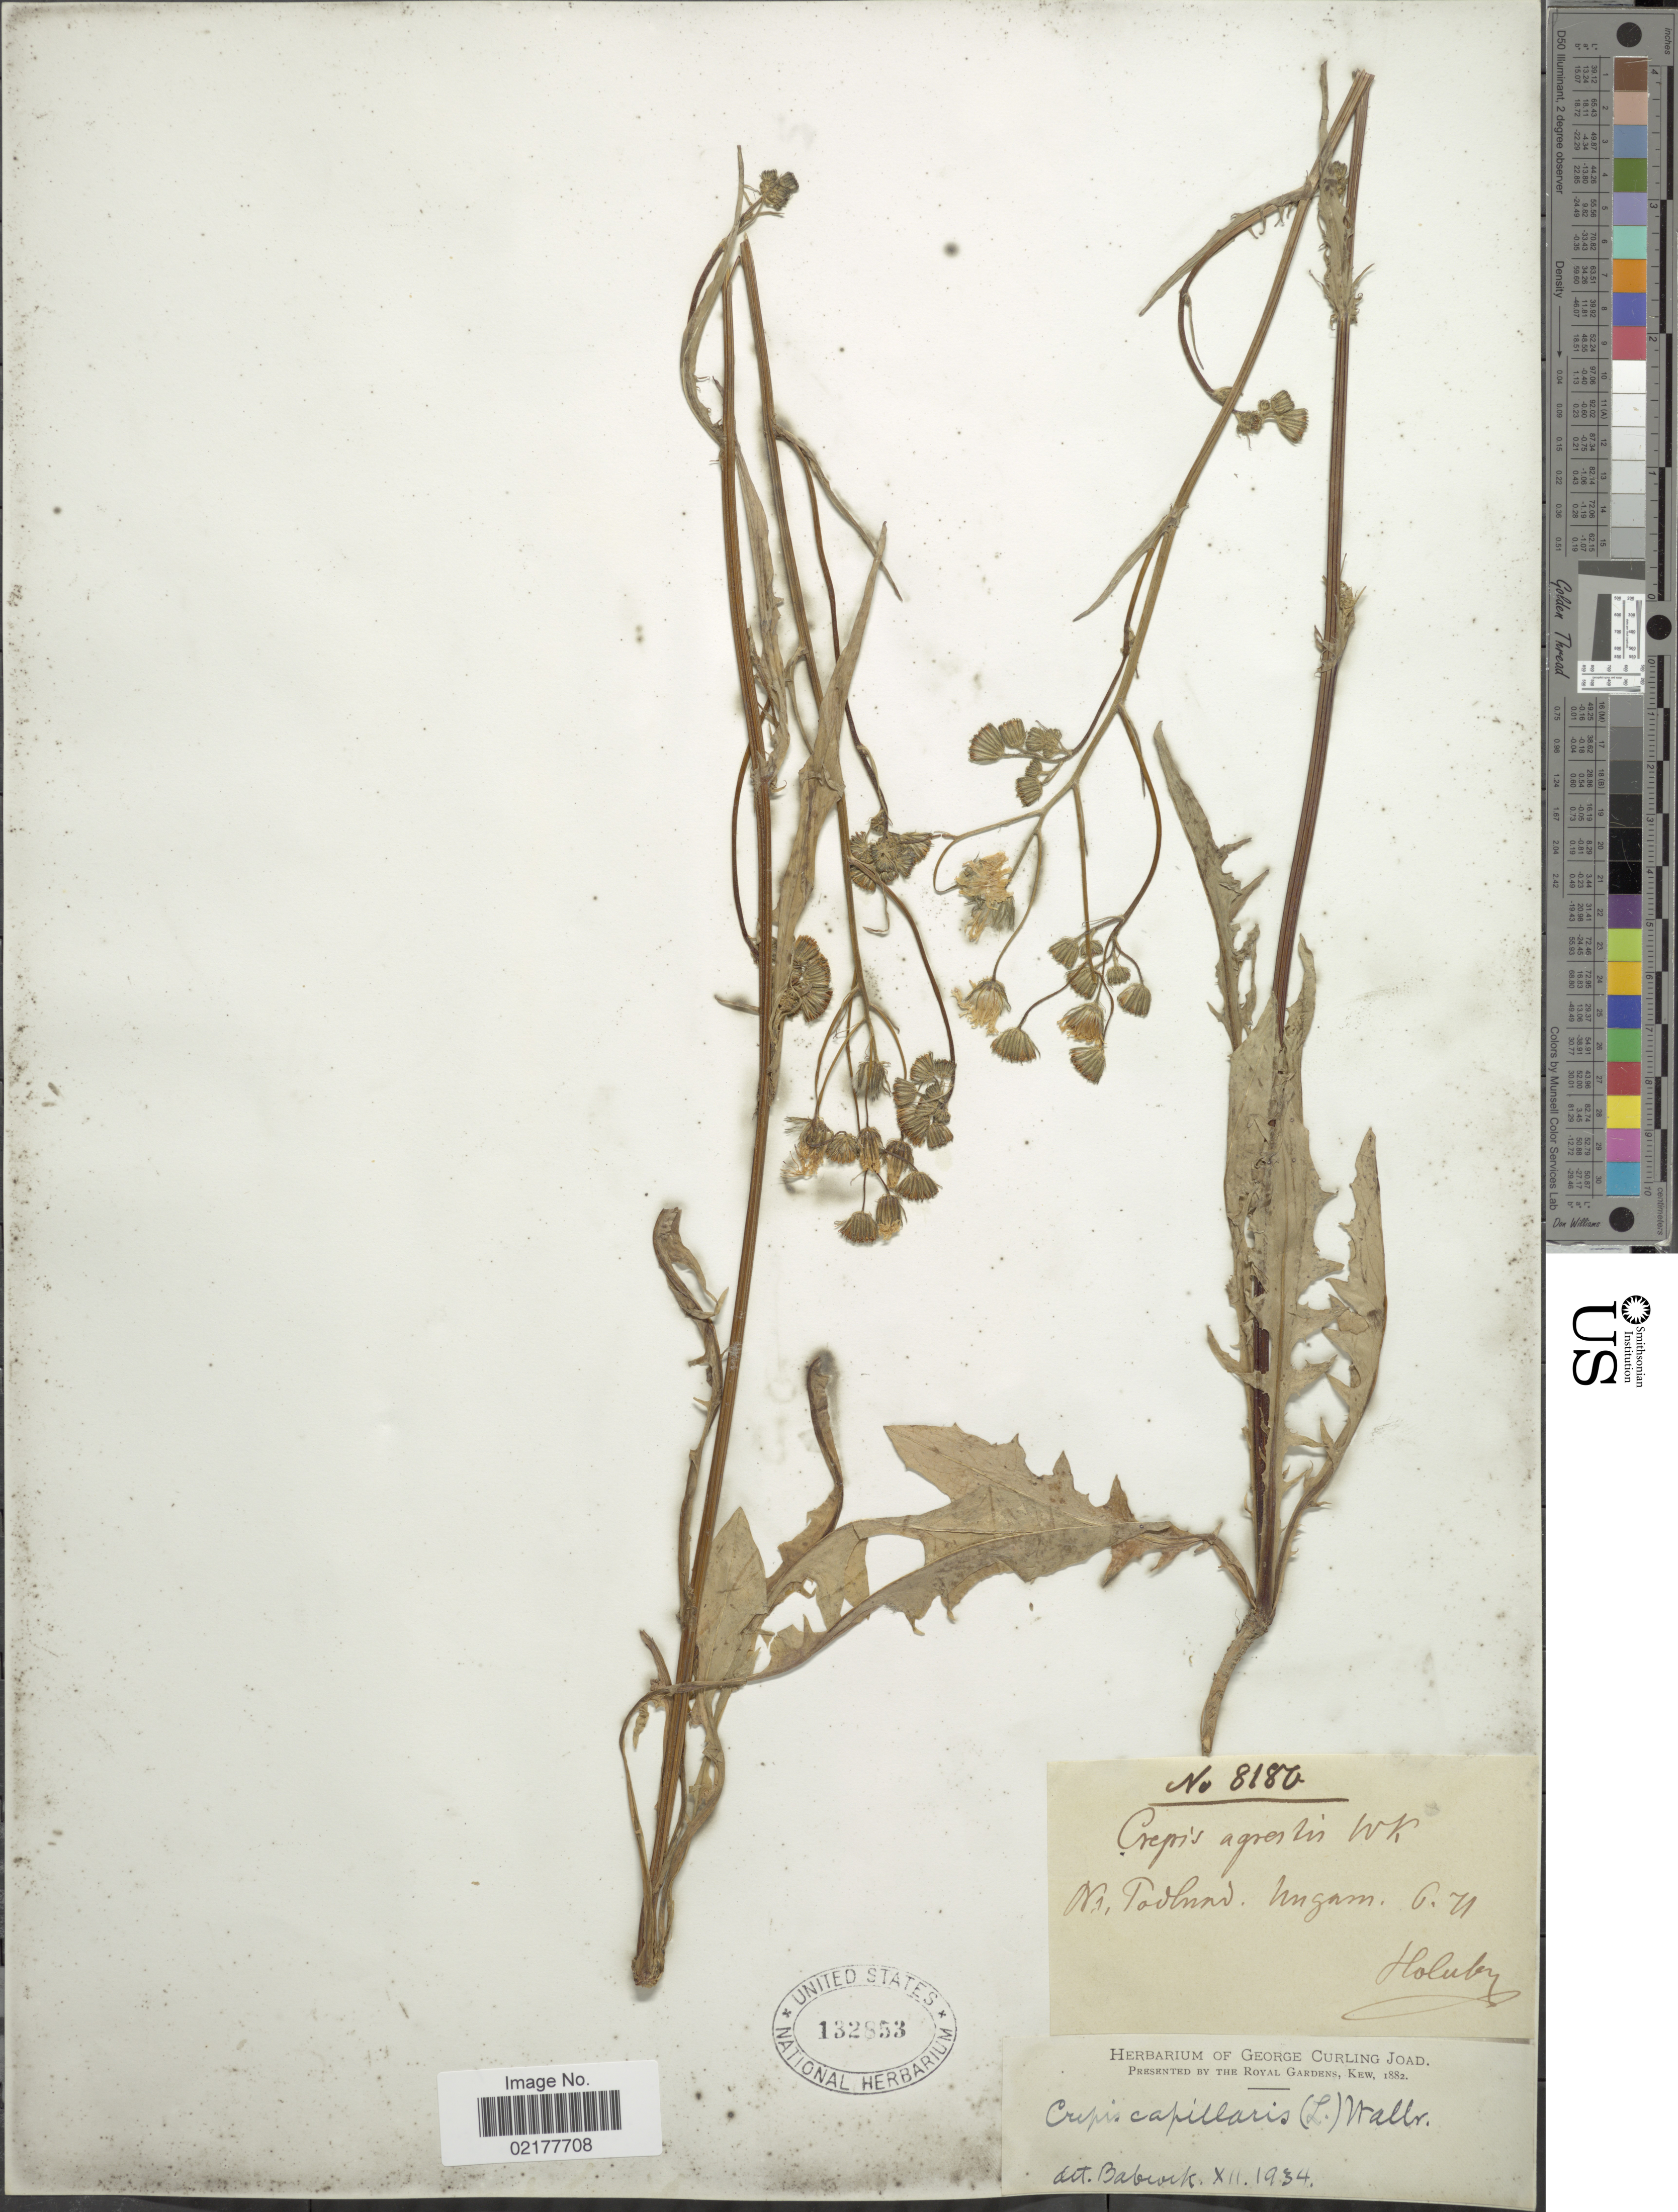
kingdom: Plantae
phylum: Tracheophyta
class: Magnoliopsida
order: Asterales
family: Asteraceae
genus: Crepis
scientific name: Crepis capillaris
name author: (L.) Wallr.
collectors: J. Holuby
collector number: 8180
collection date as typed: Transcribed d/m/y: /6/71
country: Hungary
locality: Nr. Tovlnav [interpreted]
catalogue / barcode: US 132853